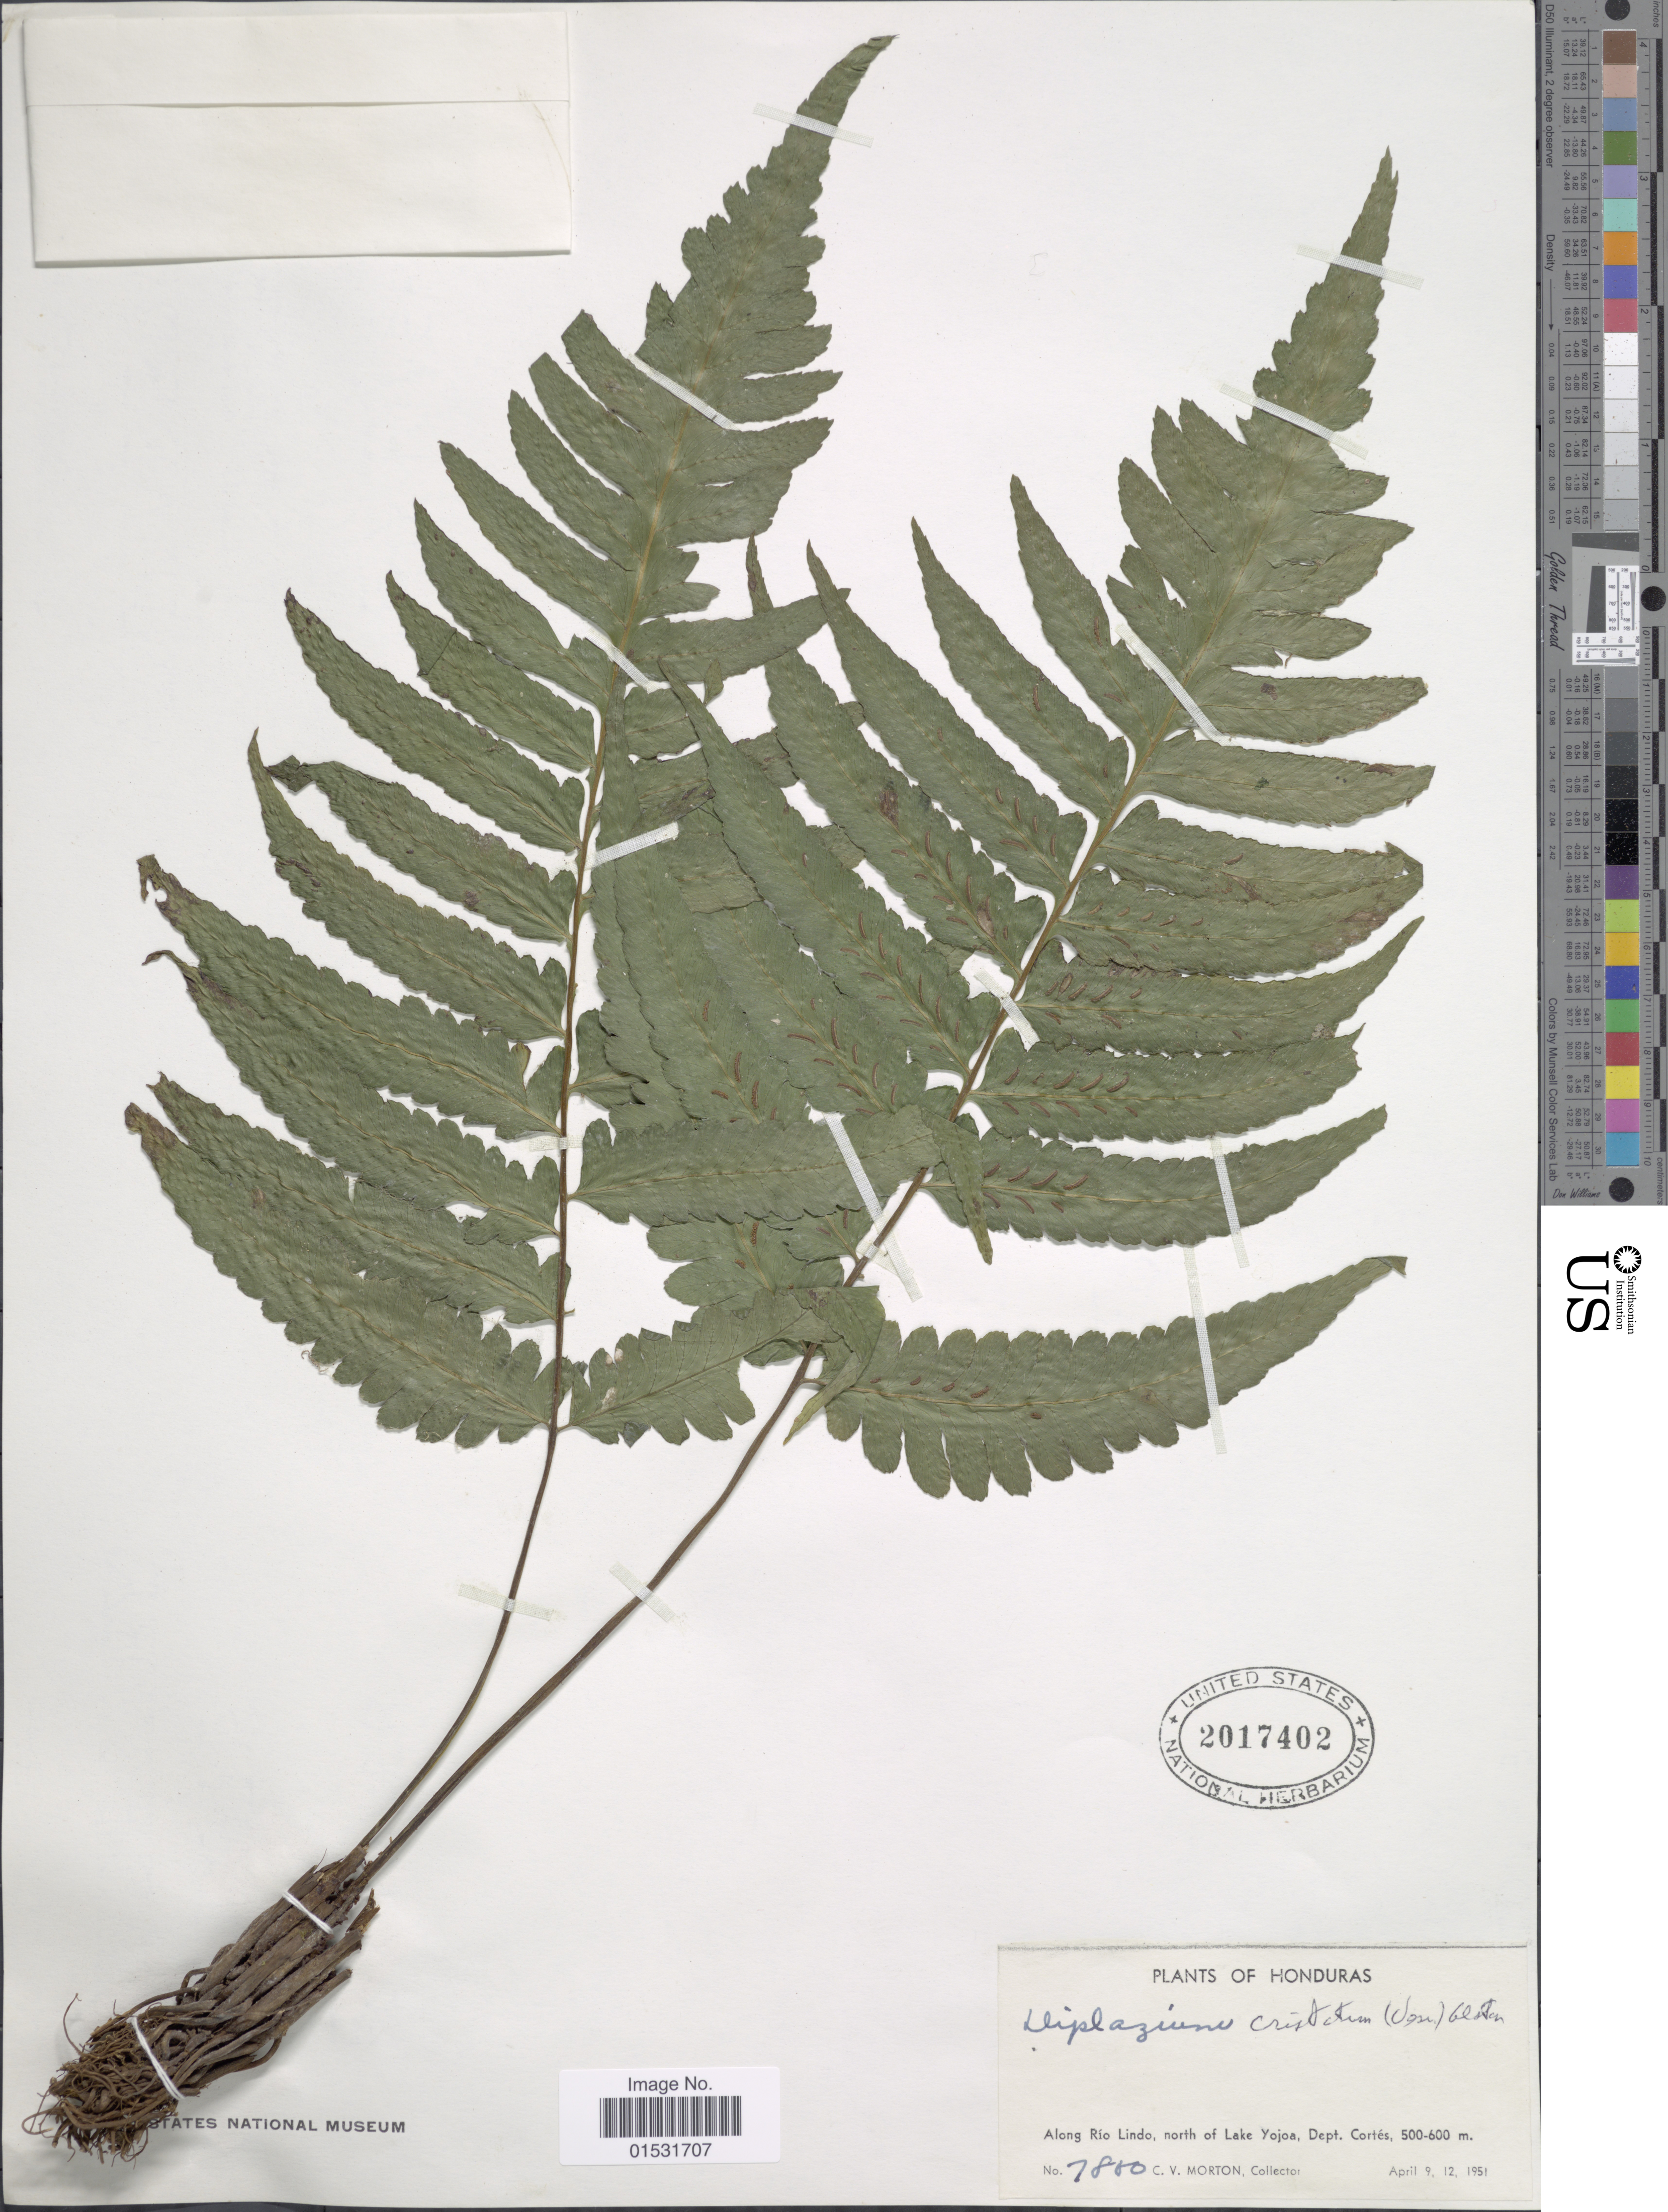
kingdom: Plantae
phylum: Tracheophyta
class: Polypodiopsida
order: Polypodiales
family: Athyriaceae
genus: Diplazium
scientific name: Diplazium cristatum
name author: (Desr.) Alston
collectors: C. V. Morton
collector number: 7800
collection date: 1951-04-09/1951-04-12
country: Honduras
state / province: Cortés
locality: Along Rio Lindo, north of Lake Yojoa, Dept. Cortes.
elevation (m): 500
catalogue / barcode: US 2017402